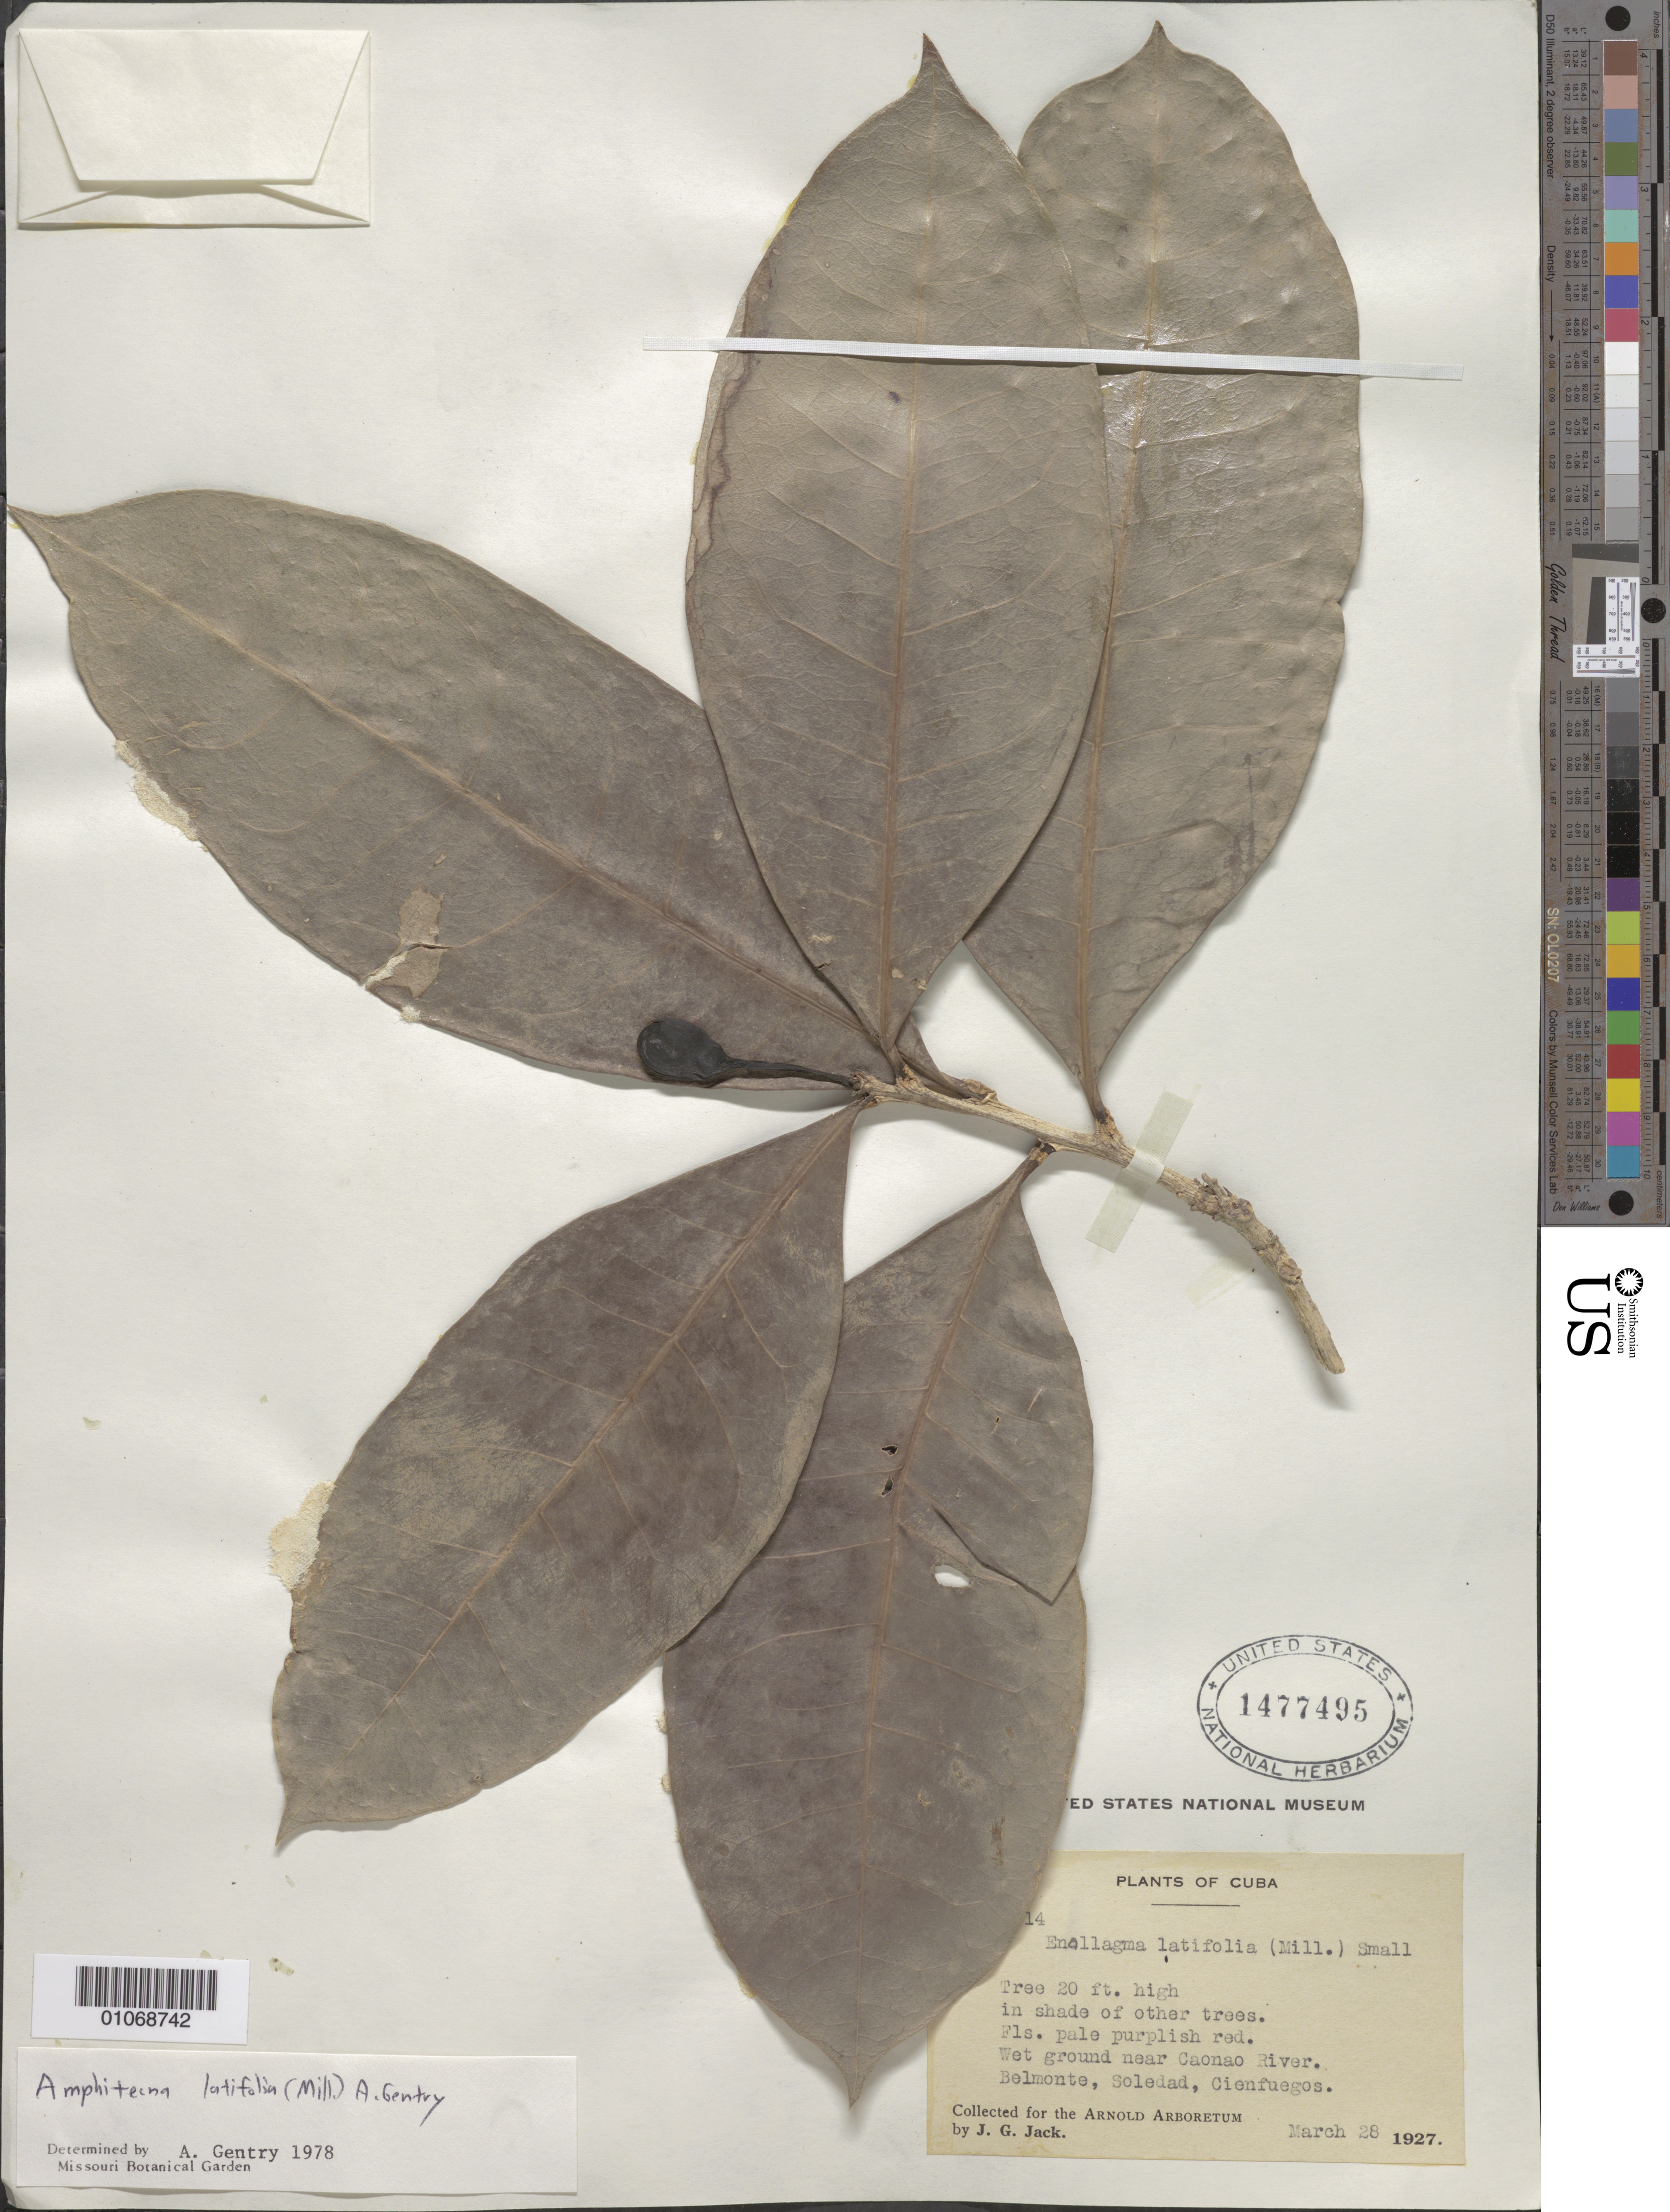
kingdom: Plantae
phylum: Tracheophyta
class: Magnoliopsida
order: Lamiales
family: Bignoniaceae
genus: Amphitecna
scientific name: Amphitecna latifolia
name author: (Mill.) A.H. Gentry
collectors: J. G. Jack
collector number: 5014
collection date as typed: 28 Mar 1927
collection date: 1927-03-28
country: Cuba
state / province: Cienfuegos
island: Cuba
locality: Belmonte, Soledad Wet ground near Caonao River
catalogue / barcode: US 1477495